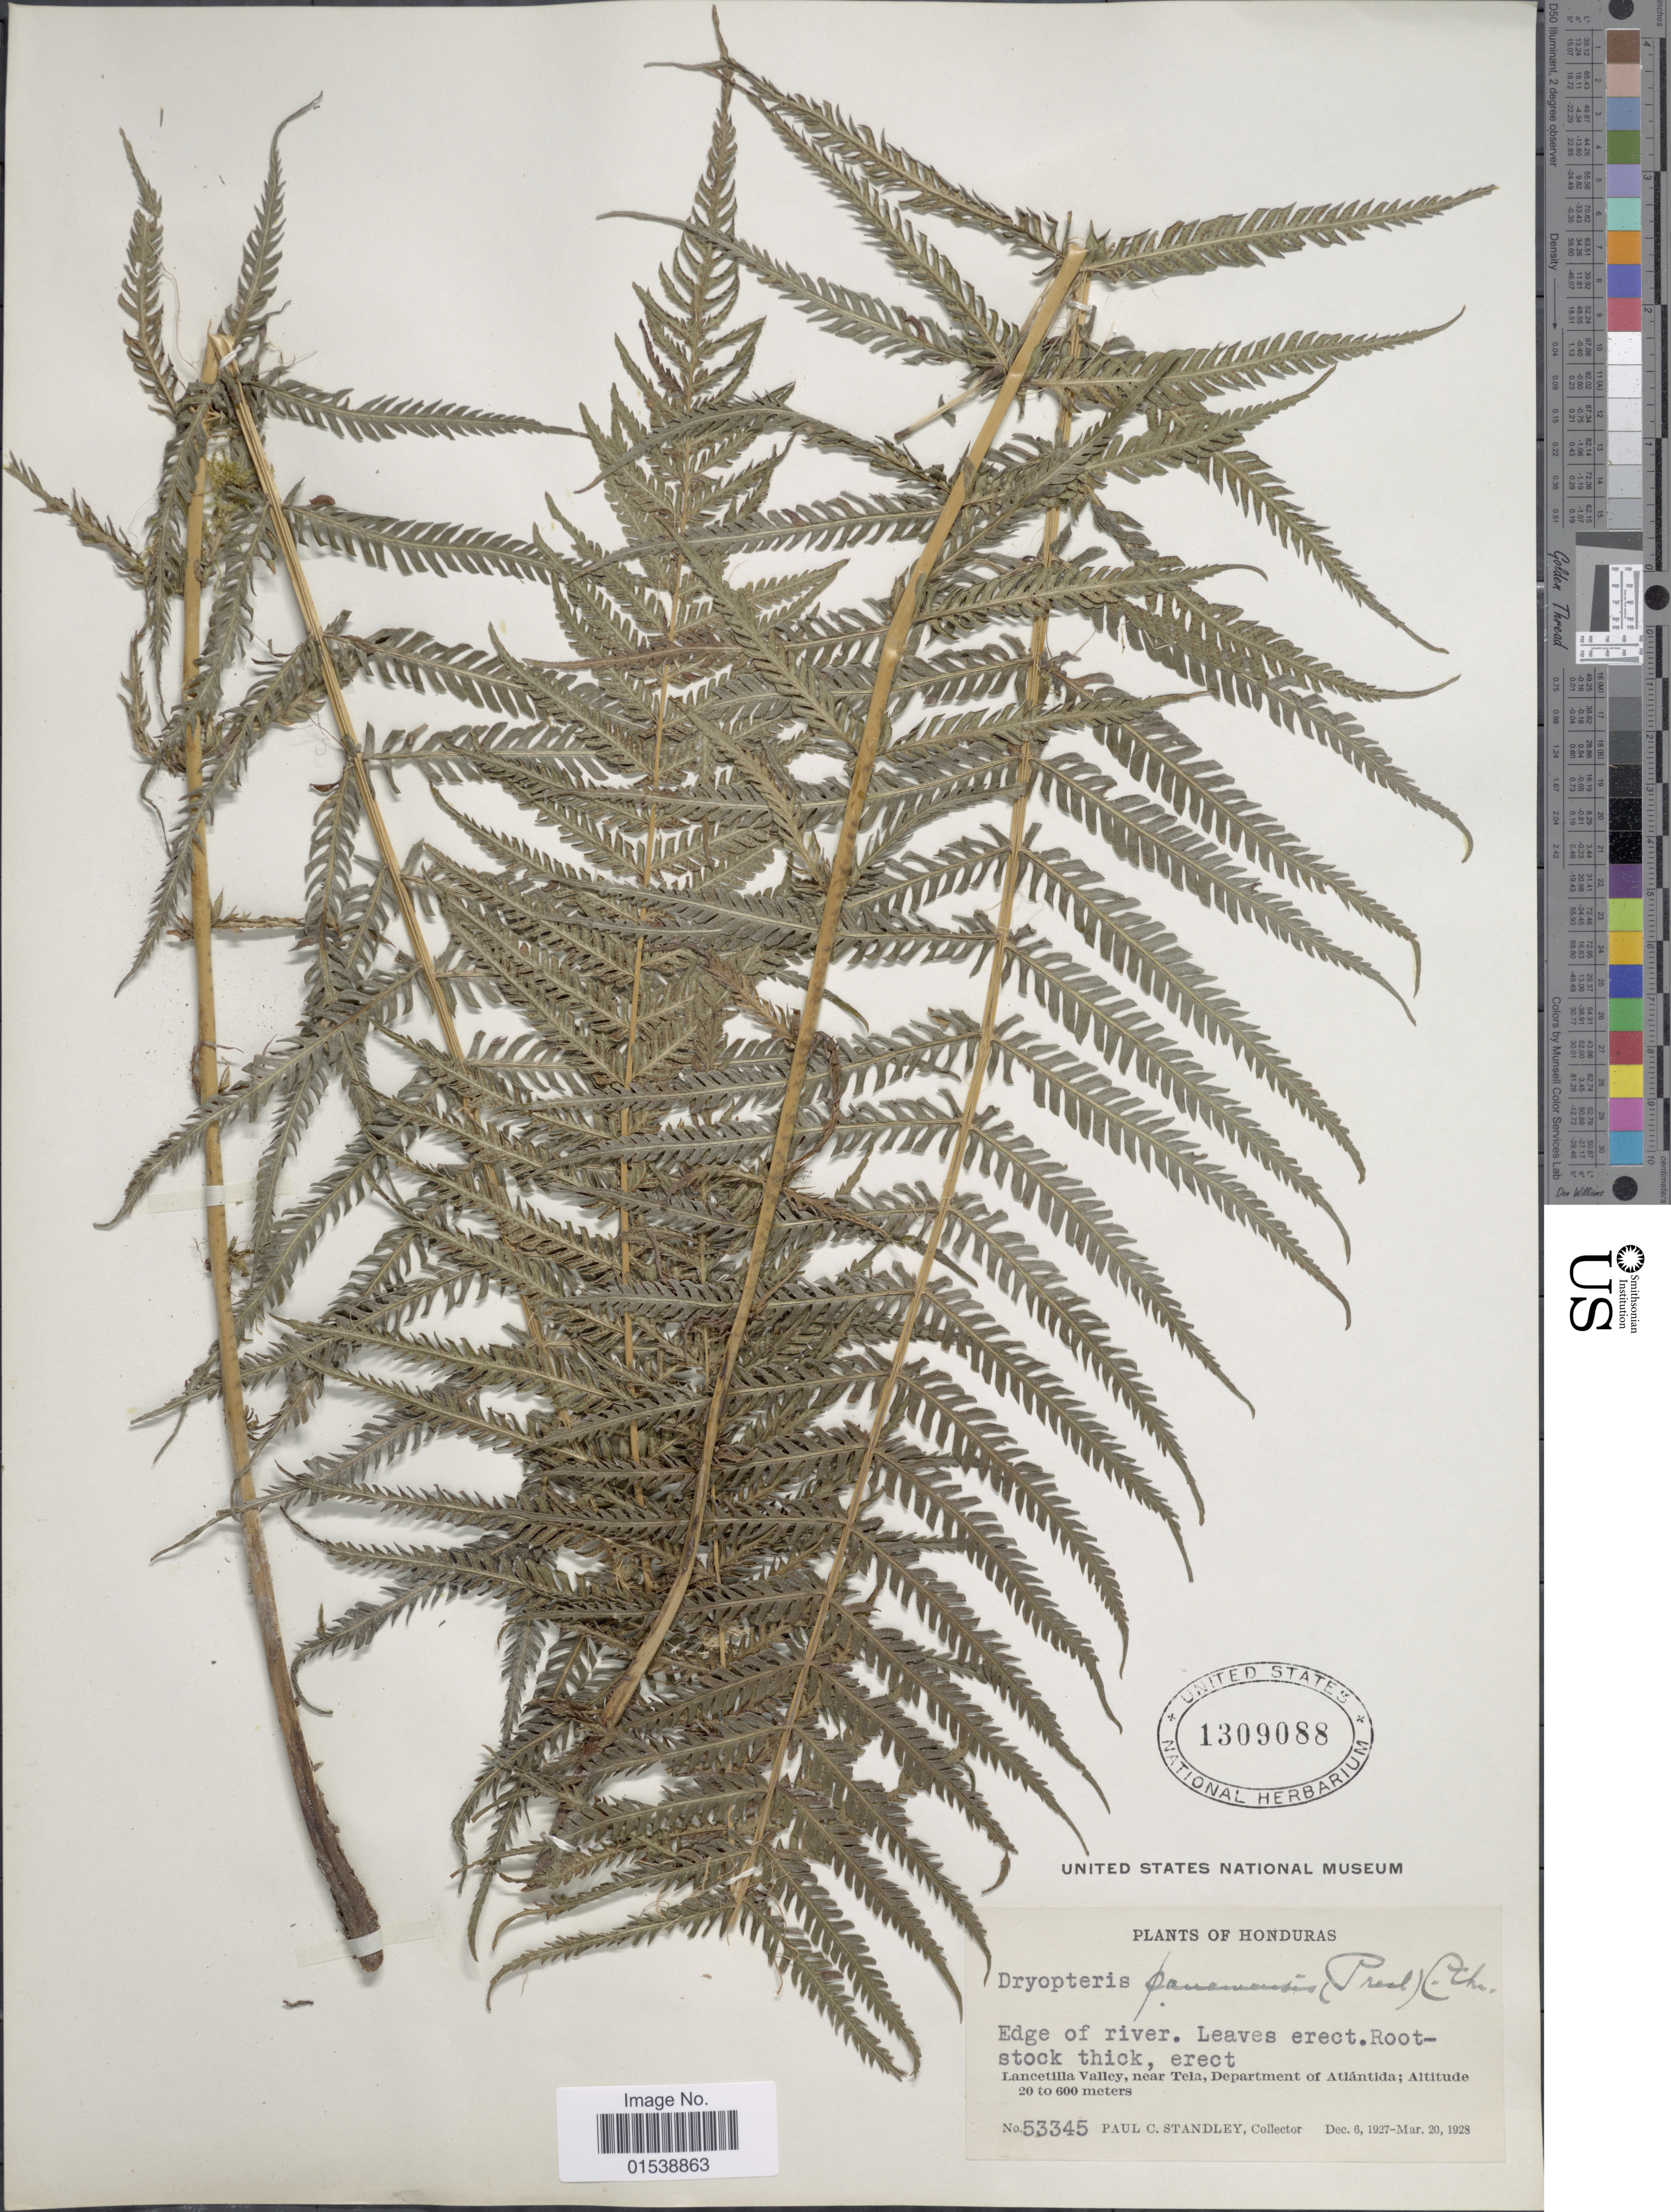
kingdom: Plantae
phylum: Tracheophyta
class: Polypodiopsida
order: Polypodiales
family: Thelypteridaceae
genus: Amauropelta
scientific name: Amauropelta resinifera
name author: (Desv.) Pic. Serm.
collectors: P. C. Standley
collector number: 53345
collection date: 1927-12-06/1928-03-20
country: Honduras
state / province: Atlántida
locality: Lancetilla Valley, near Tela, Department of Atlantida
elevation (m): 20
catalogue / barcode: US 1309088